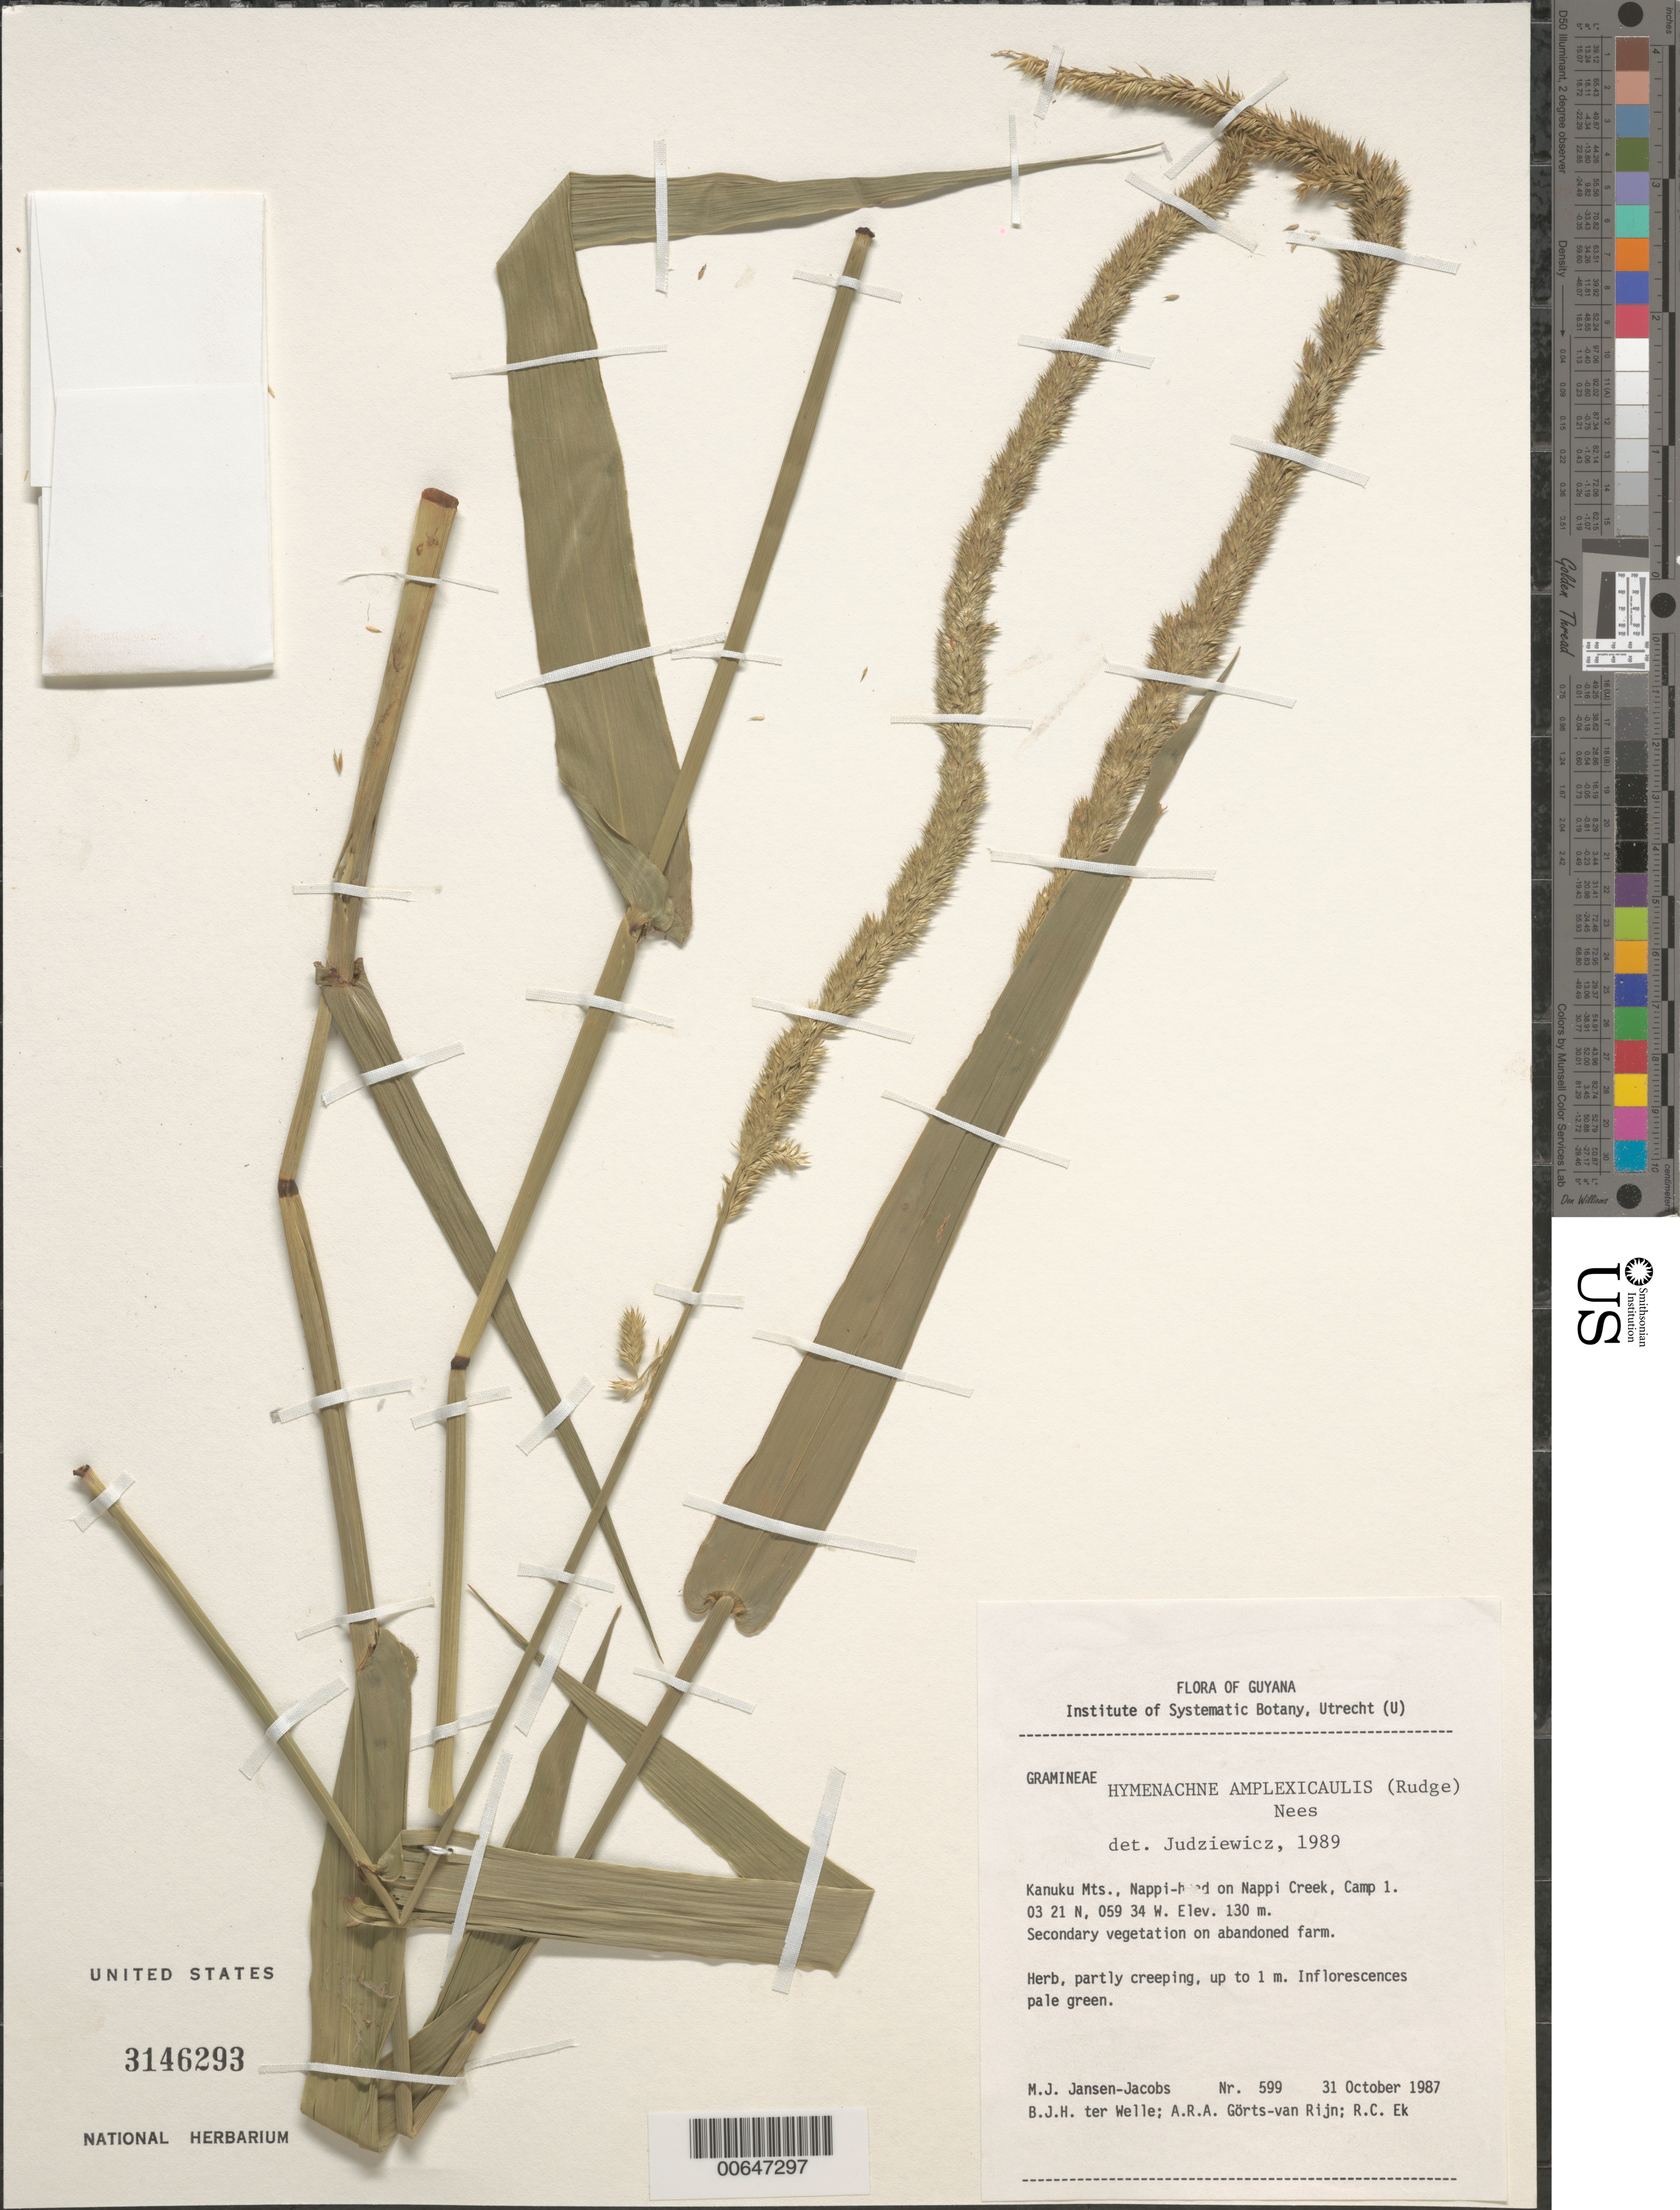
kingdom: Plantae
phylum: Tracheophyta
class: Liliopsida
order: Poales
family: Poaceae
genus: Hymenachne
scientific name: Hymenachne amplexicaulis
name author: (Rudge) Nees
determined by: Judziewicz, E. J.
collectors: M. J. Jansen-Jacobs, B. Welle, A. .R. A. Görts-van Rijn & R. C. Ek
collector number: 599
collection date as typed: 31-Oct-87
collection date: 1987-10-31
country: Guyana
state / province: U. Takutu-U. Essequibo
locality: Kanuku Mts., Nappi-head on Nappi Creek, camp 1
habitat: Secondary vegetation on abandoned farm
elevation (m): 130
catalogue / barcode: US 3146293